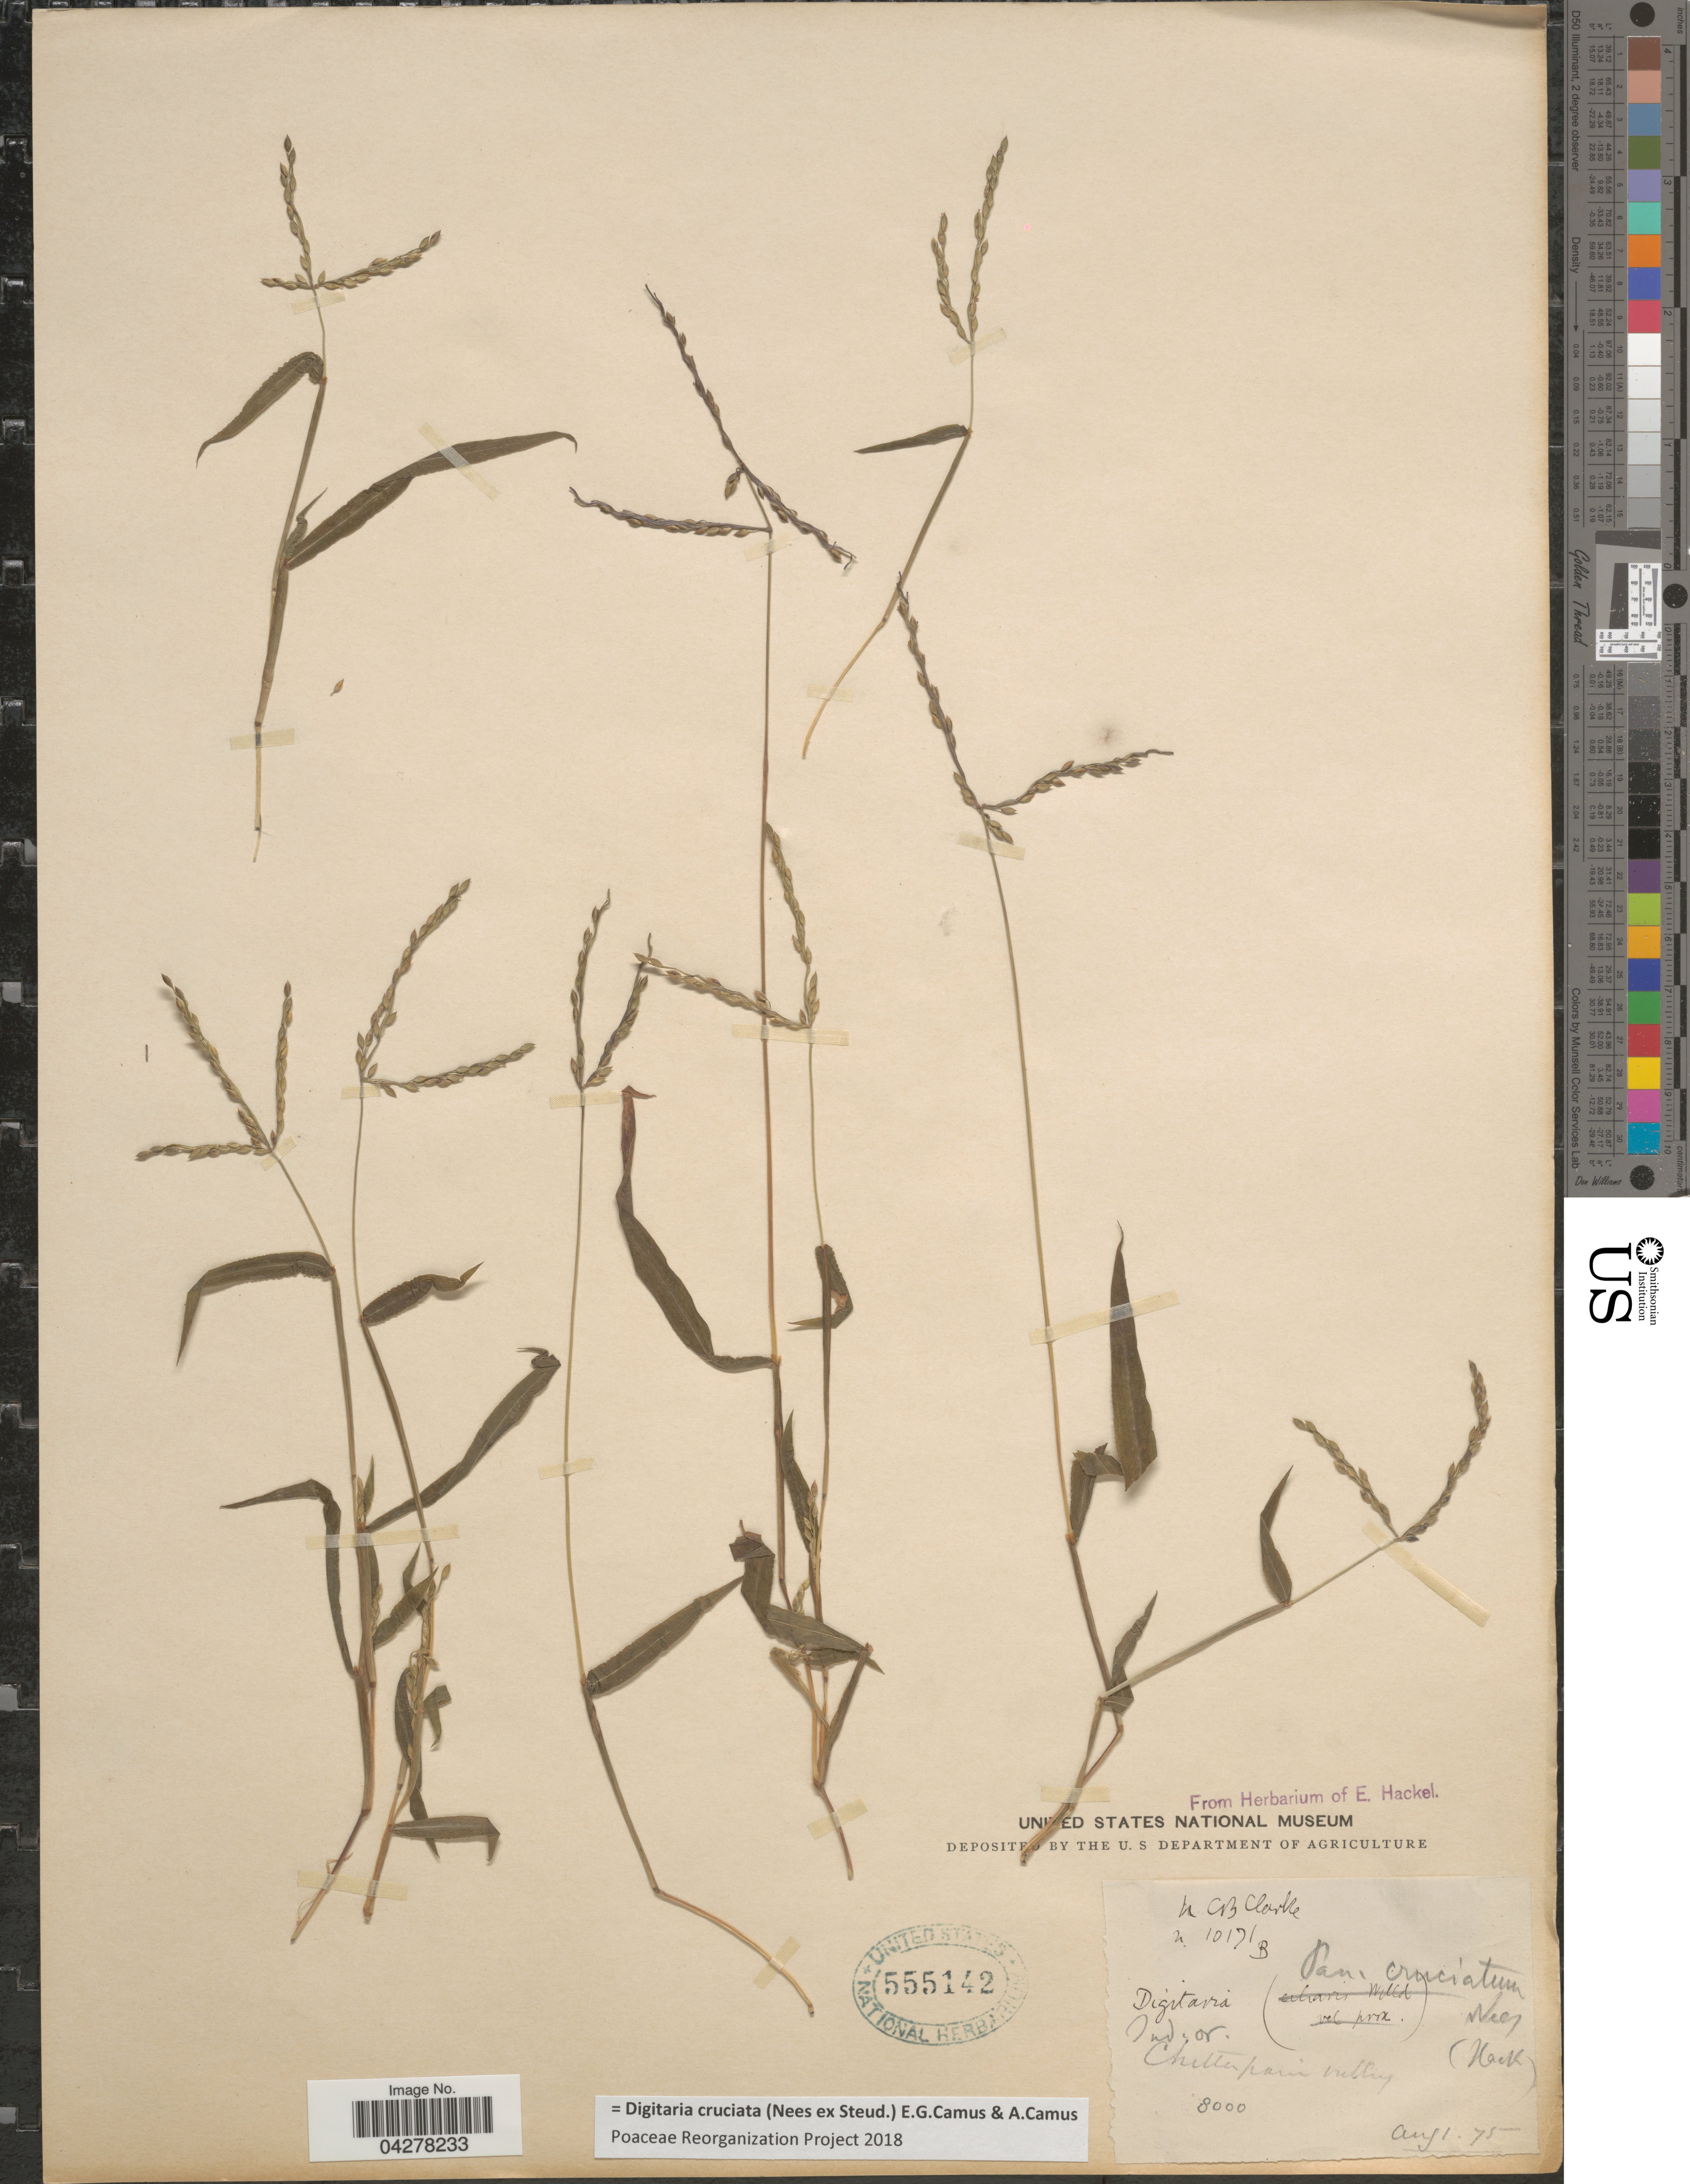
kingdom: Plantae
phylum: Tracheophyta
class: Liliopsida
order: Poales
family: Poaceae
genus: Digitaria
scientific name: Digitaria cruciata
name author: (Nees ex Steud.) A. Camus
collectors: C. B. Clarke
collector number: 10171B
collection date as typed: Transcribed d/m/y: 1/8/75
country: India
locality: Ind. or. Chittapari valley.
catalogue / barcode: US 555142